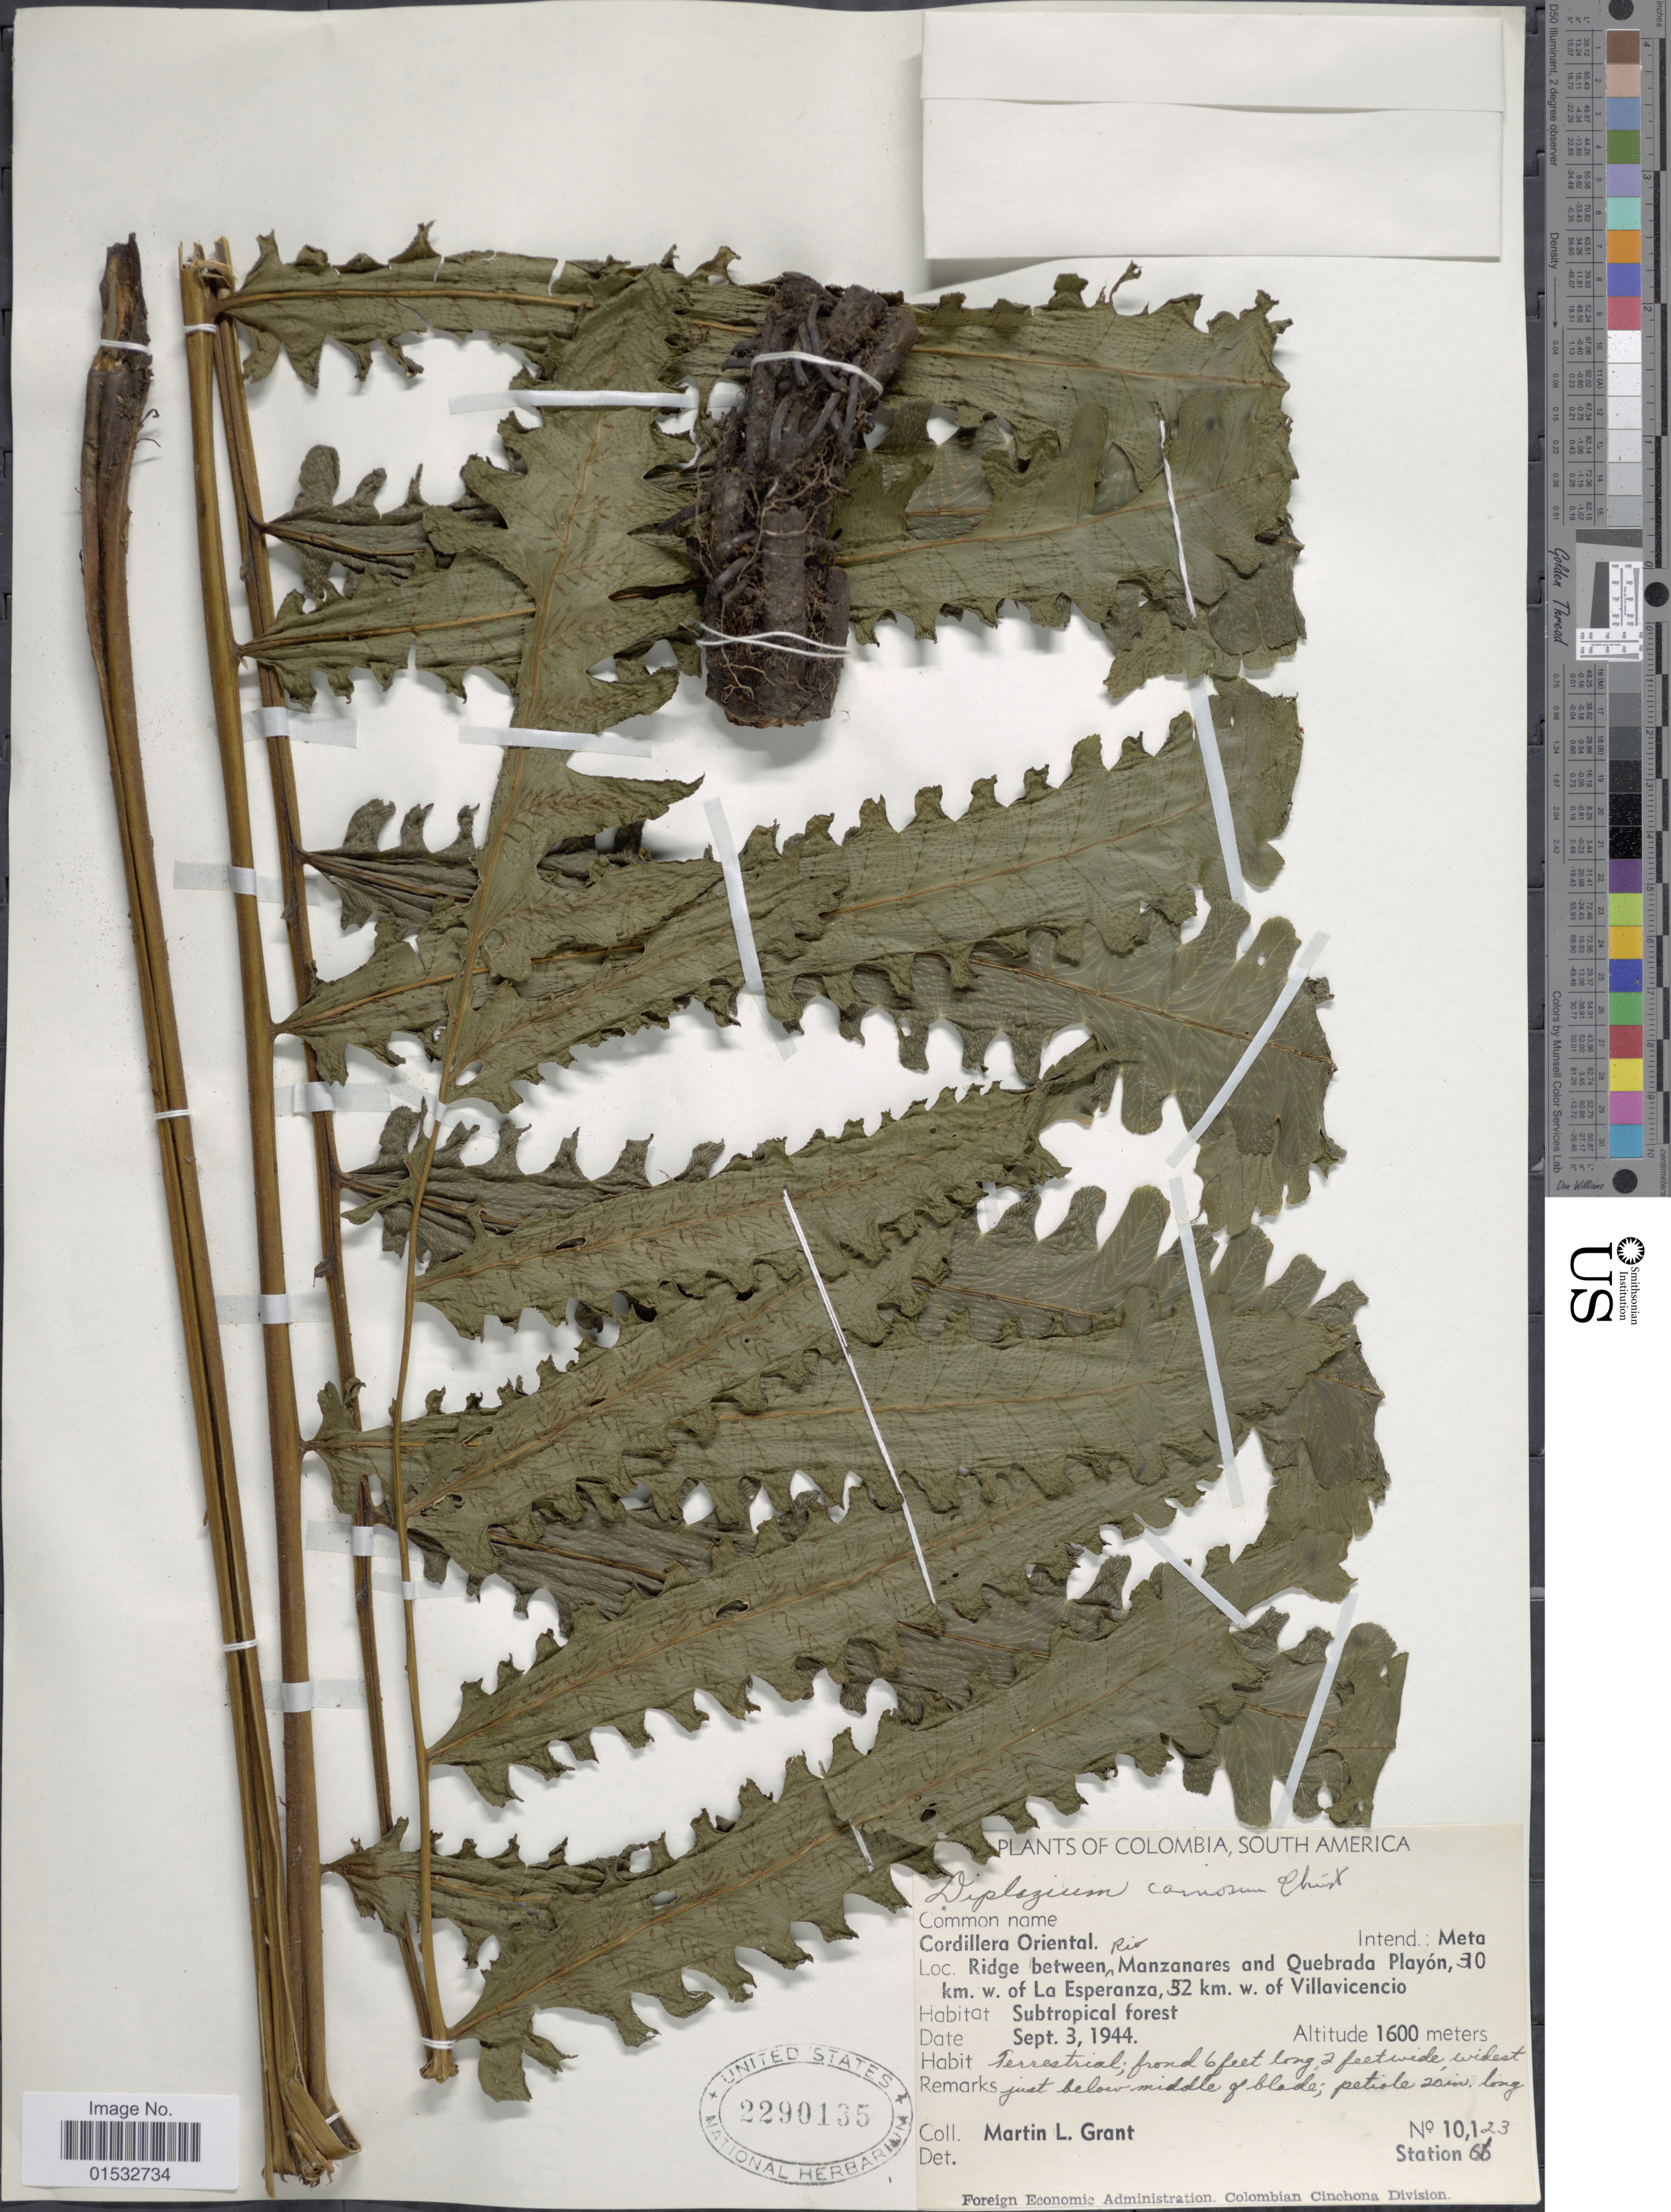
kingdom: Plantae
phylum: Tracheophyta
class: Polypodiopsida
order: Polypodiales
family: Athyriaceae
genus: Diplazium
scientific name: Diplazium carnosum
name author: Christ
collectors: M. L. Grant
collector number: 10123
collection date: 1944-09-03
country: Colombia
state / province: Meta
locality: Cordillera Oriental. Ridge between Riv Manzanares and Quebrada Playón, 30 km. w. of La Esperanza, 52 km. w. of Villavicencio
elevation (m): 1600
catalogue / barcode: US 2290135